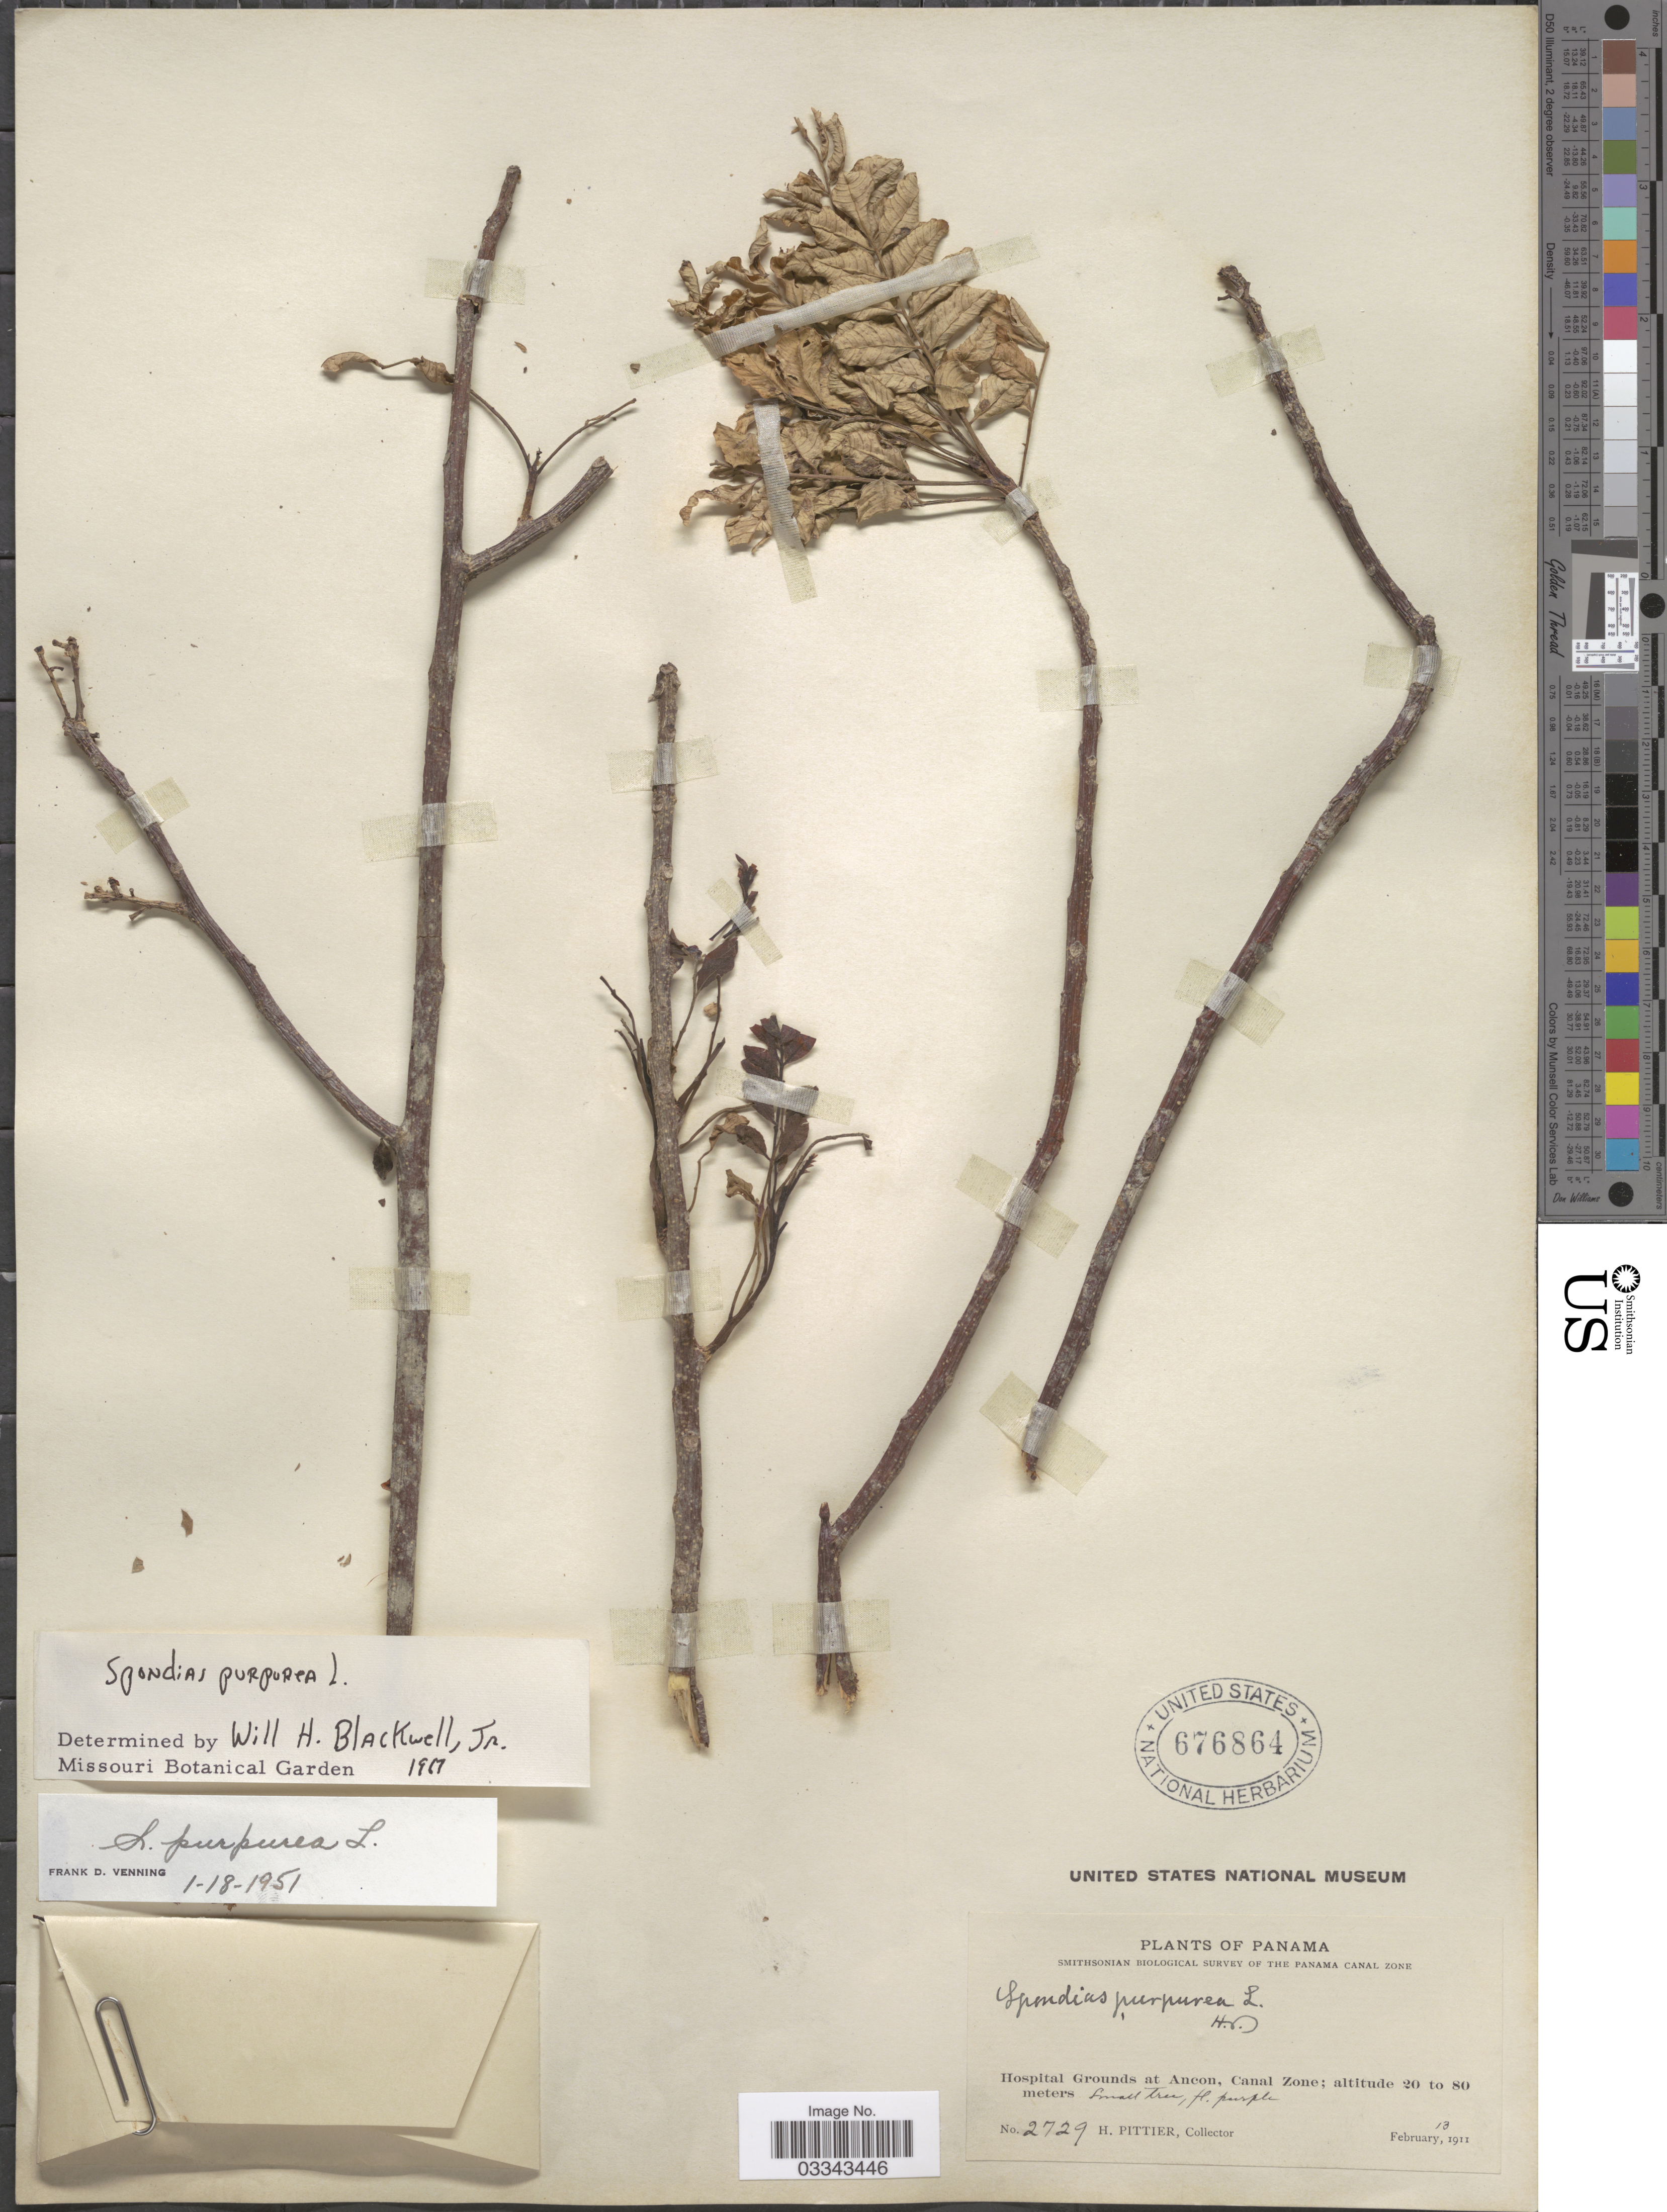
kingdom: Plantae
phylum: Tracheophyta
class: Magnoliopsida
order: Sapindales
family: Anacardiaceae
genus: Spondias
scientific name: Spondias purpurea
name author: L.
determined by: Mitchell, John D.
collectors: H. F. Pittier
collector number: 2729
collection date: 1911-02-13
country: Panama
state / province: Colón / Panamá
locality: Hospital Grounds at Ancon, Canal Zone.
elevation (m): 20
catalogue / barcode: US 676864